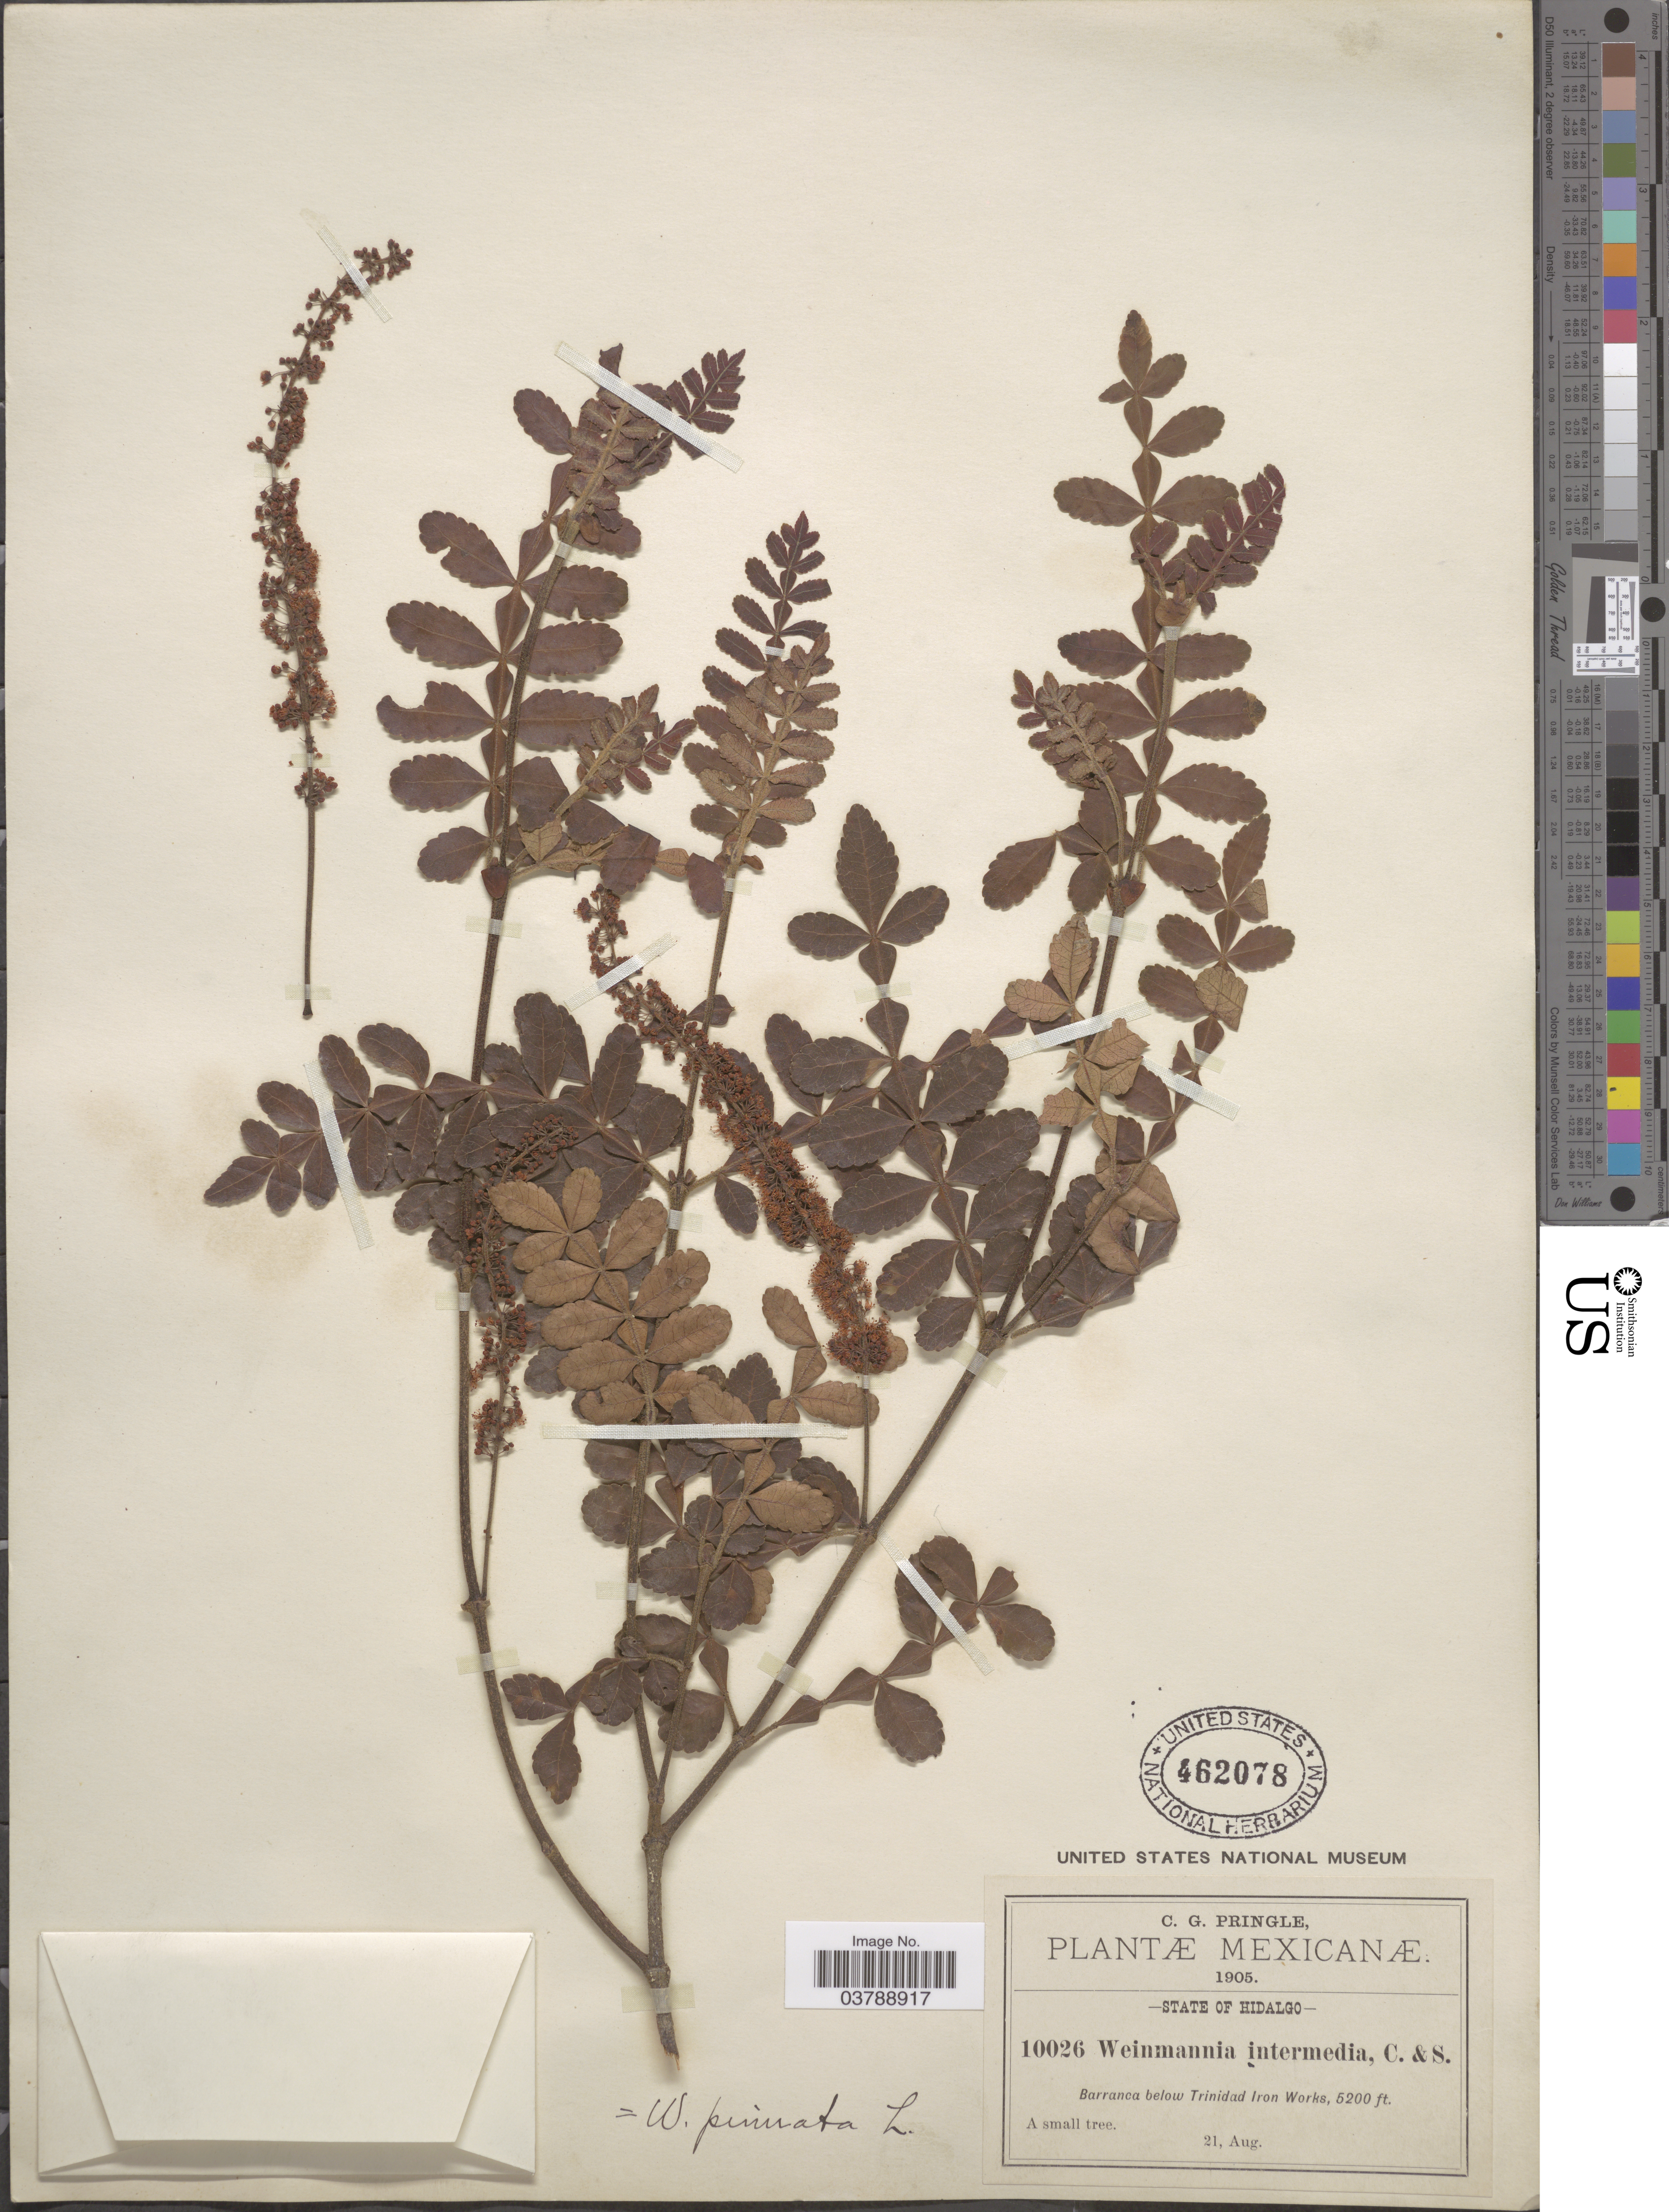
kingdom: Plantae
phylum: Tracheophyta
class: Magnoliopsida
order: Oxalidales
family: Cunoniaceae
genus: Weinmannia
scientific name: Weinmannia pinnata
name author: L.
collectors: C. G. Pringle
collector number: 10026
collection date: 1905-08-21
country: Mexico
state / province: Hidalgo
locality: Barranca below Trinidad Iron Works.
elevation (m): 1585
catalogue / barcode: US 462078